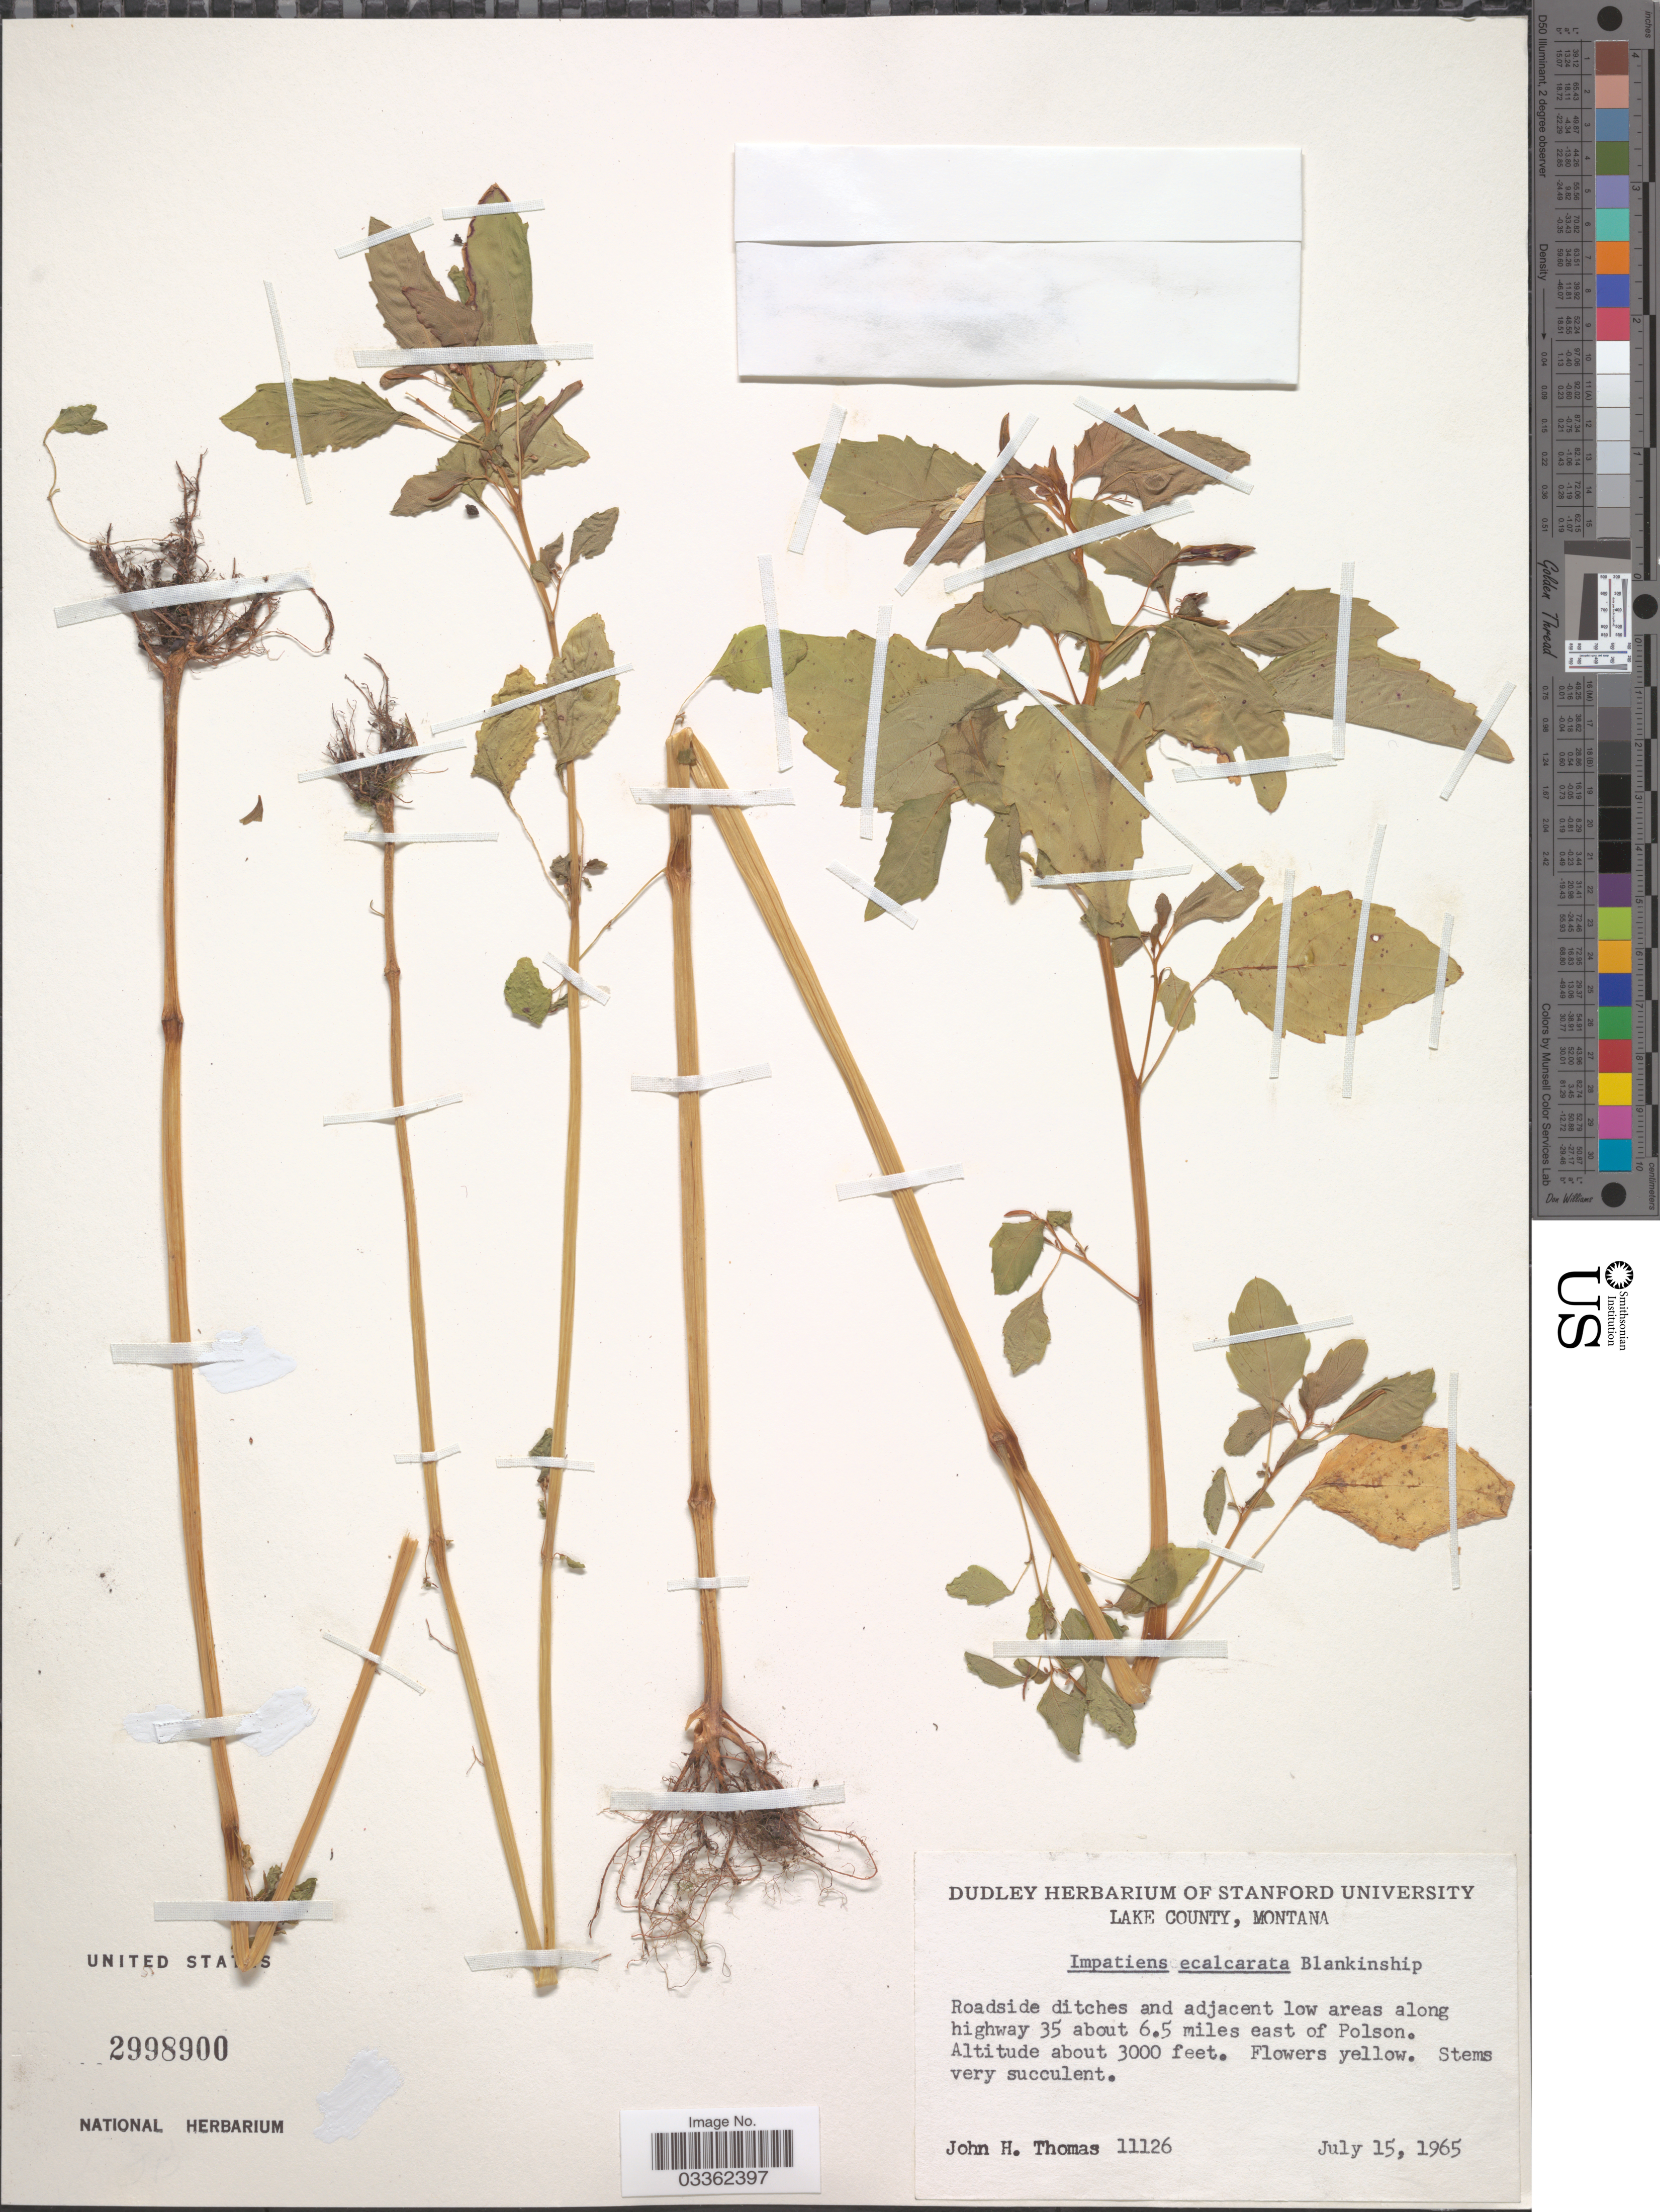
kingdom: Plantae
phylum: Tracheophyta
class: Magnoliopsida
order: Ericales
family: Balsaminaceae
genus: Impatiens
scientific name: Impatiens ecalcarata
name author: Collett & Hemsl.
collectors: J. H. Thomas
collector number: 11126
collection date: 1965-07-15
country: United States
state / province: Montana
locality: Lake County. Roadside ditches and adjacent low areas along highway 35 about 6.5 miles east of Polson.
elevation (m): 914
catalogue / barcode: US 2998900